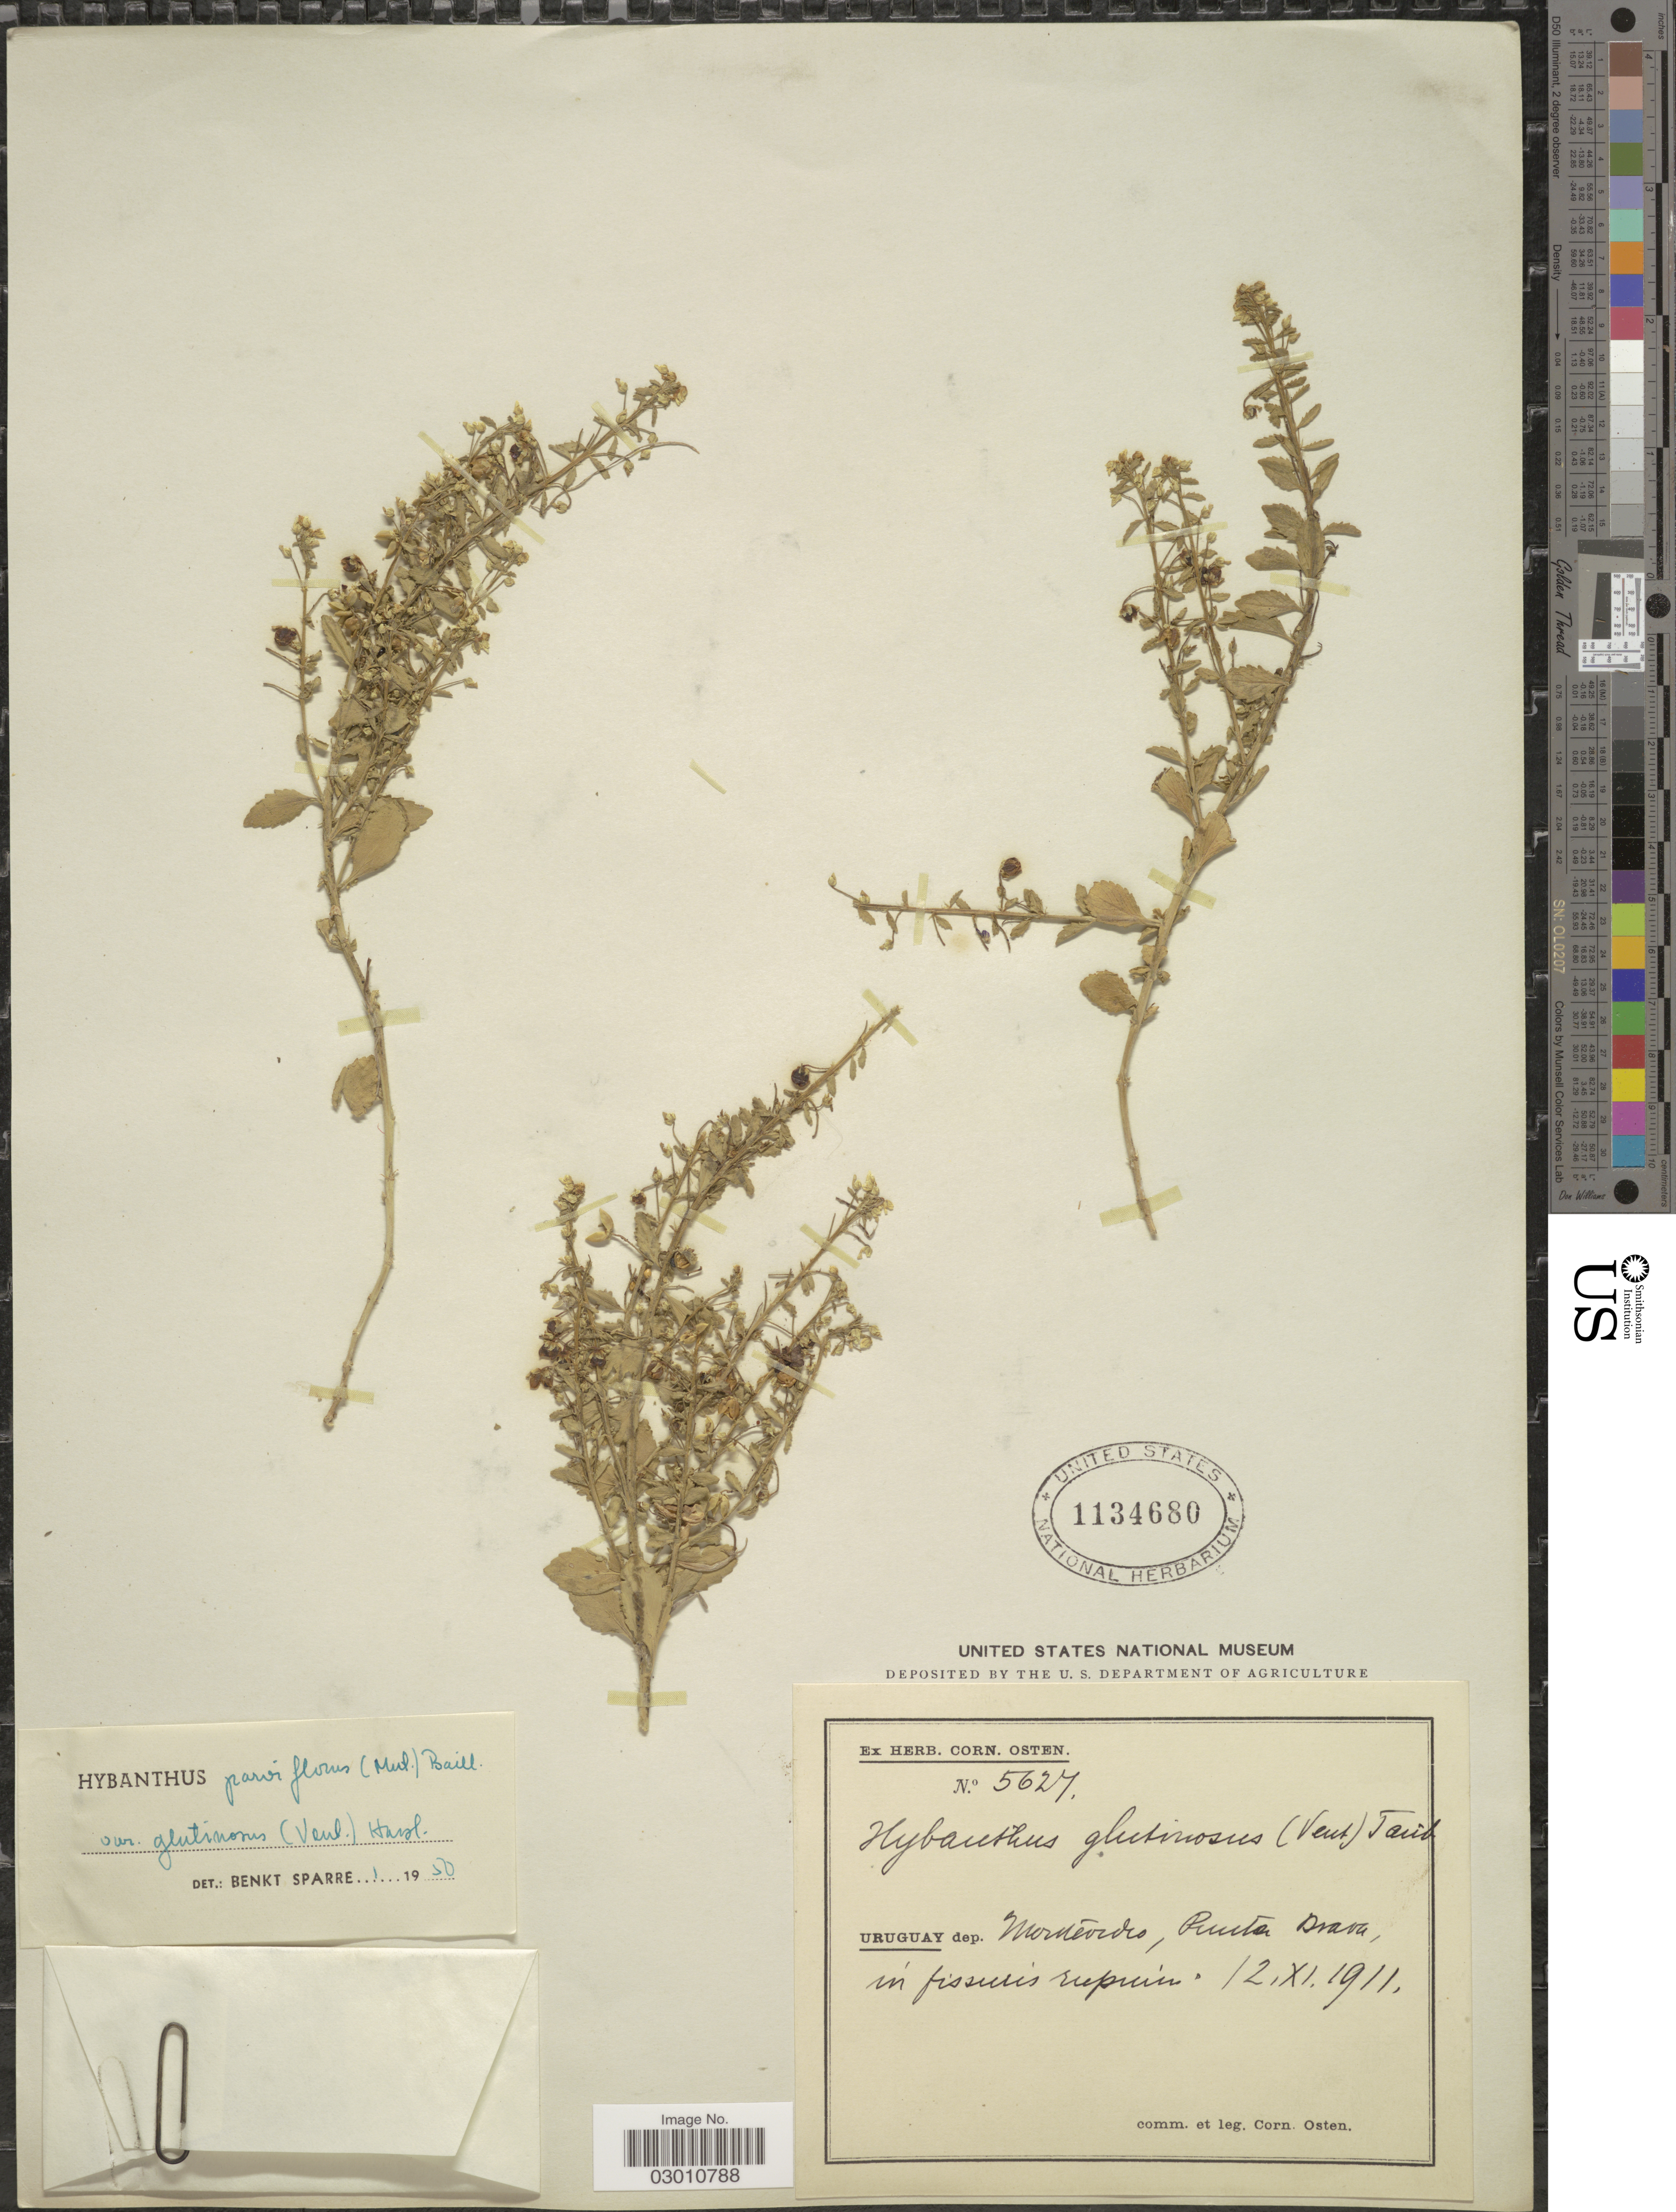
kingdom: Plantae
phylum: Tracheophyta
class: Magnoliopsida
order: Malpighiales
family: Violaceae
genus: Pombalia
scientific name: Pombalia parviflora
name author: (L. f.) Paula-Souza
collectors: C. Osten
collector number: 5627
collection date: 1911-11-12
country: Uruguay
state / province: Montevideo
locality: Dep. Montevideo, Punta Brava in fissuis rupium.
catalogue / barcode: US 1134680